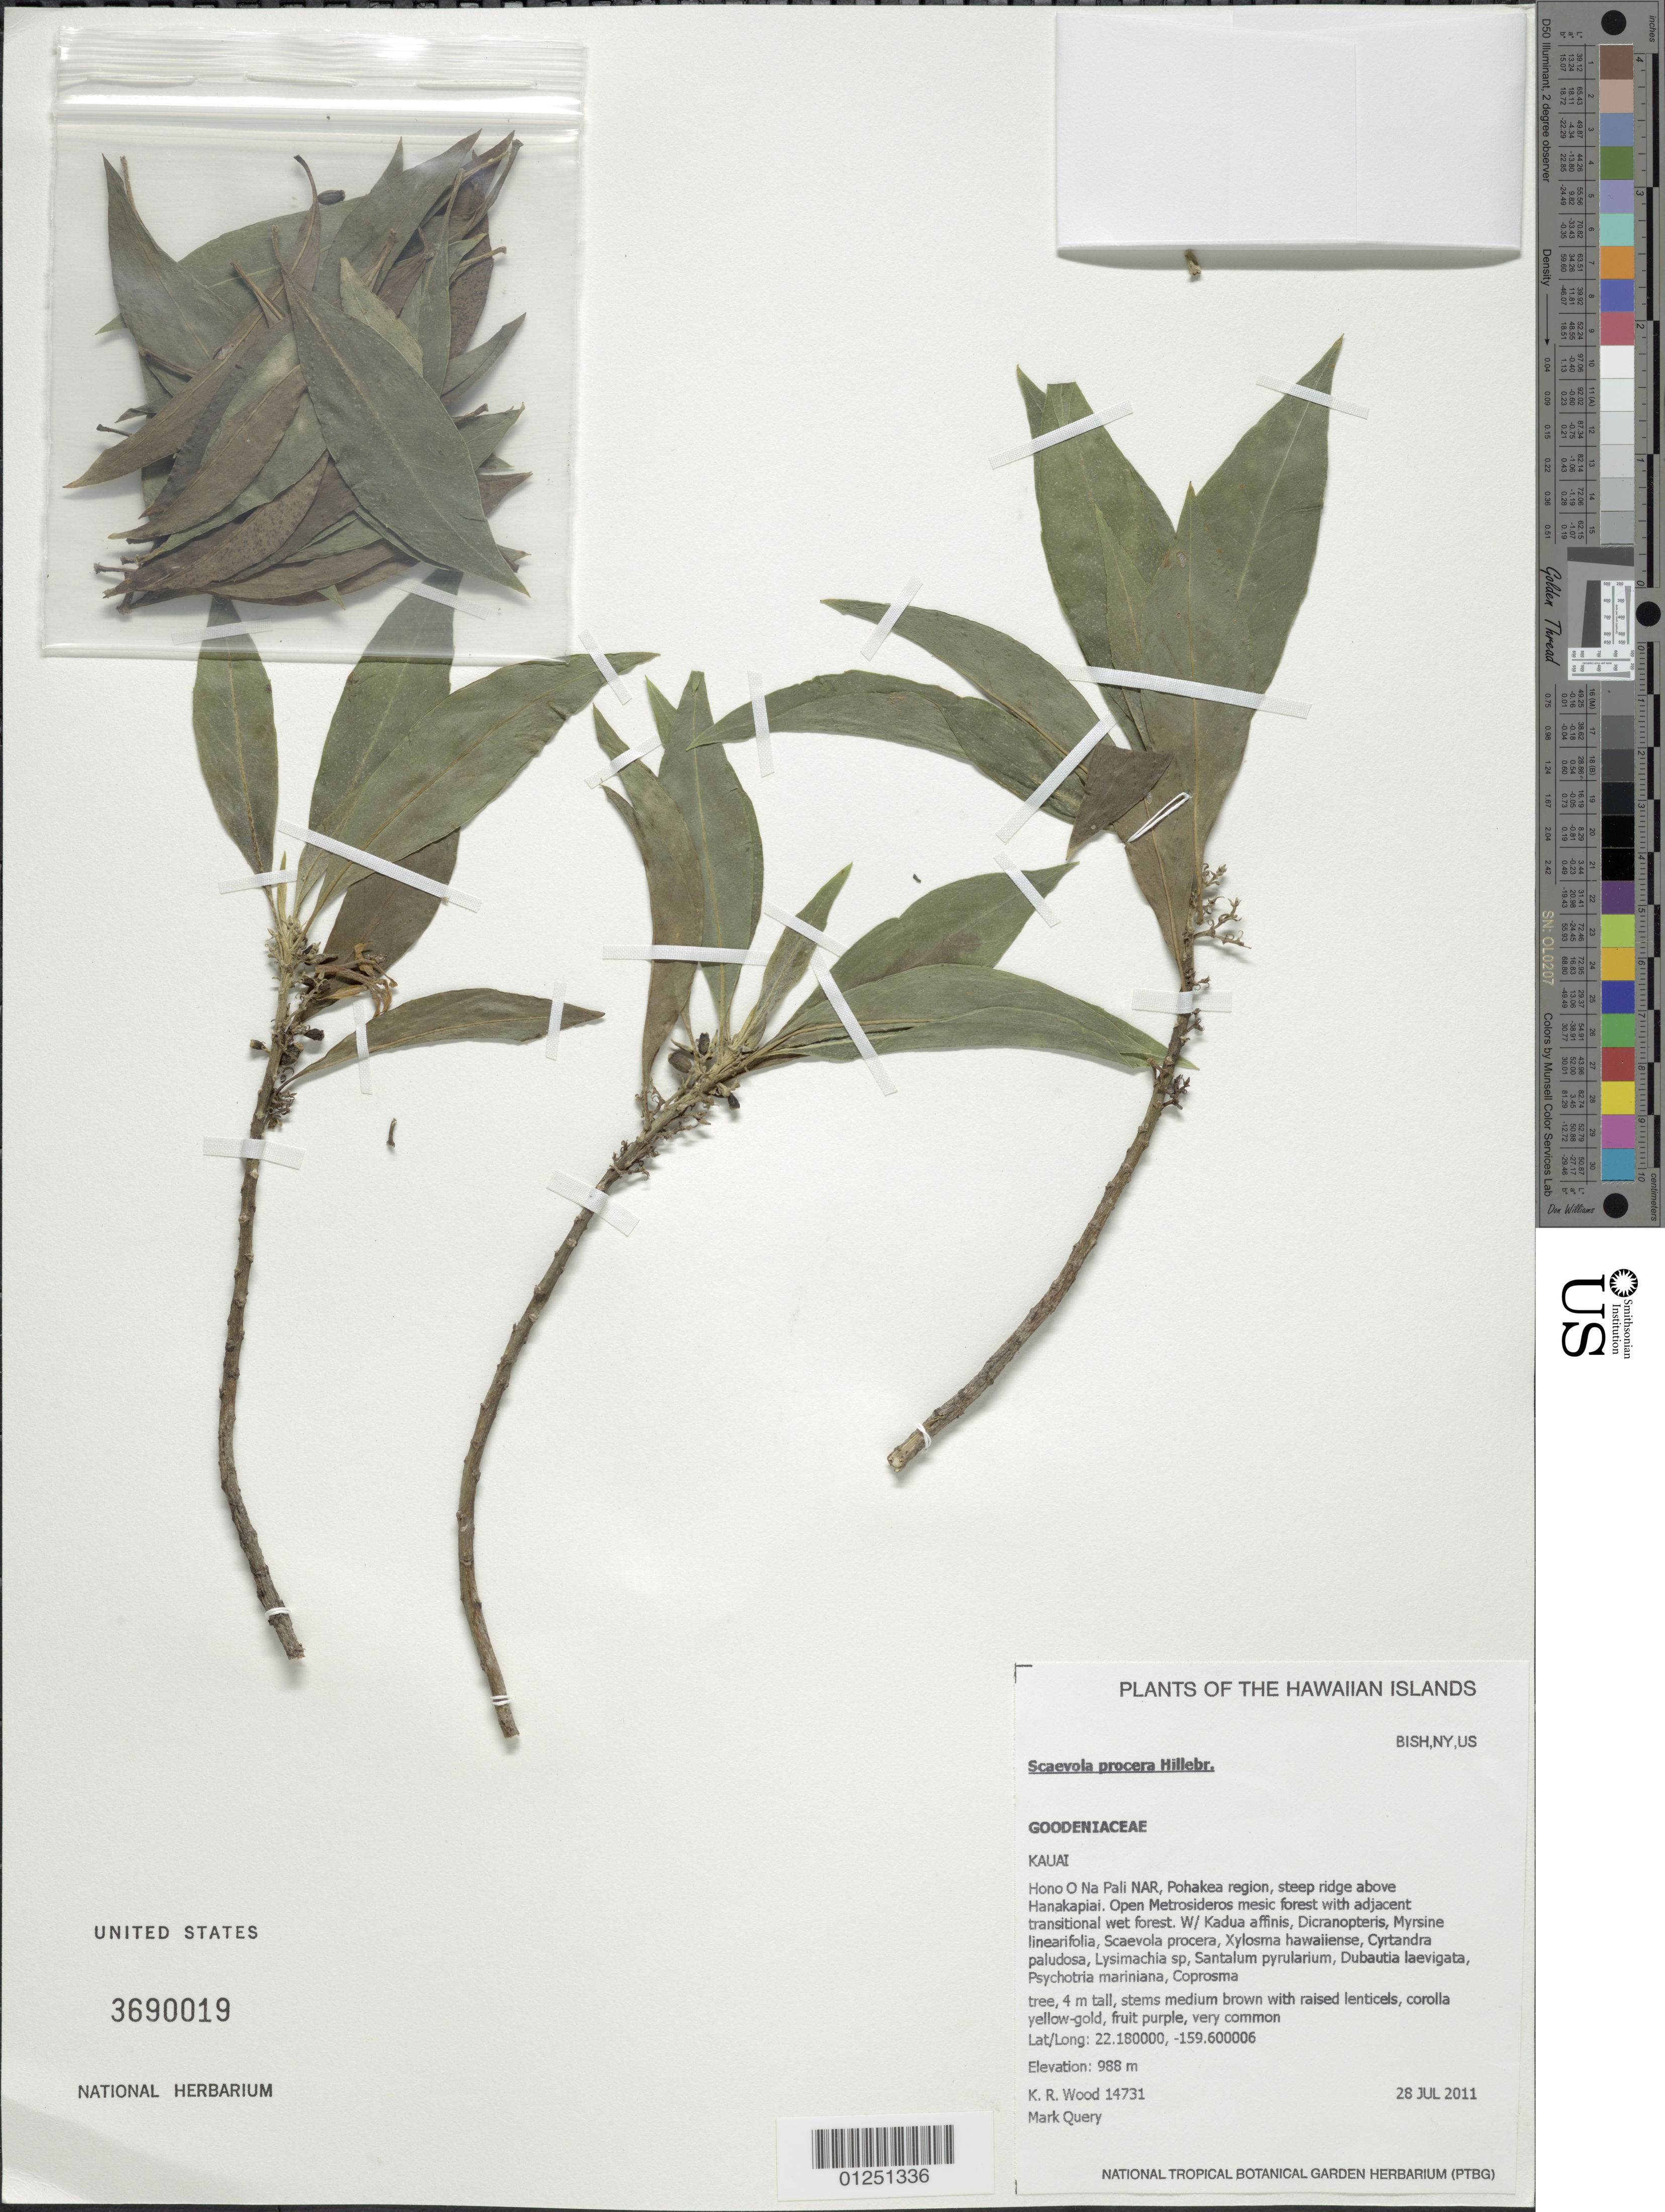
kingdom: Plantae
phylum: Tracheophyta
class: Magnoliopsida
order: Asterales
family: Goodeniaceae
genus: Scaevola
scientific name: Scaevola procera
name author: Hillebr.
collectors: K. R. Wood & M. Query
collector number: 14731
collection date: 2011-07-28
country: United States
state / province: Hawaii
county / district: Kaui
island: Kaua'i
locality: Hono O Na'Pali NAR, Pohakea region, steep ridge above Hanakapiai.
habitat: Mesic forest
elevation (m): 988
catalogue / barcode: US 3690019